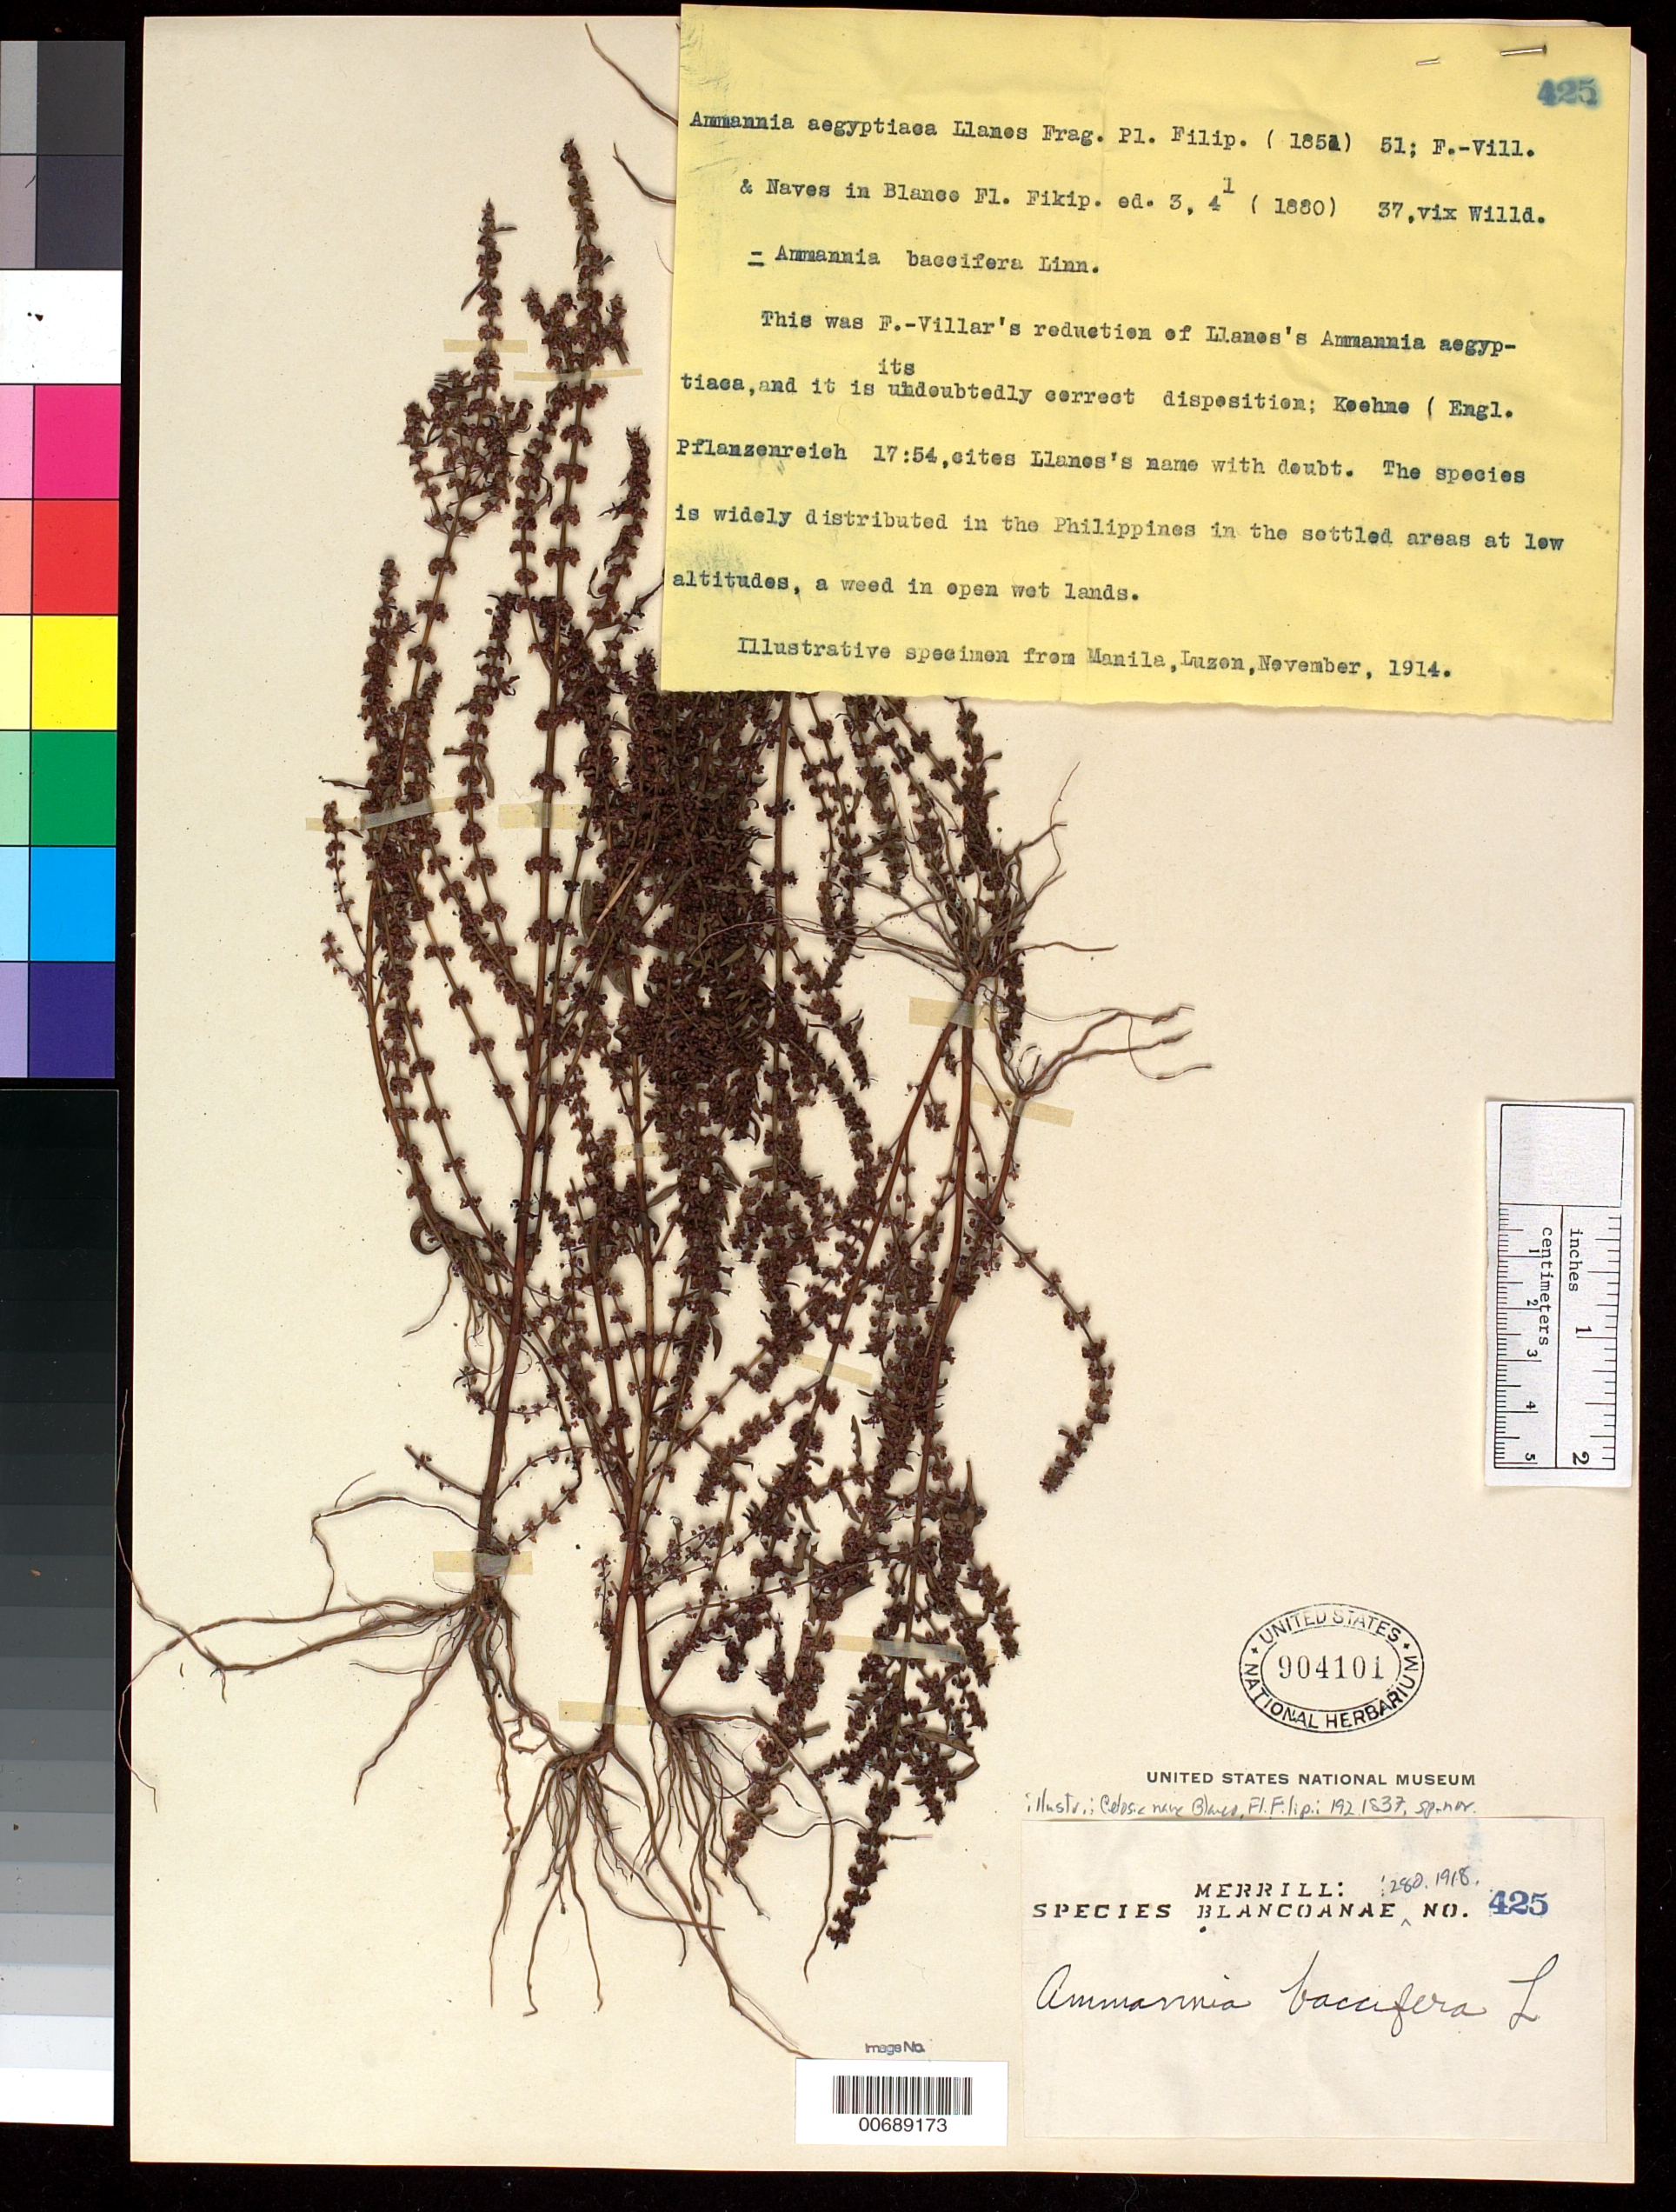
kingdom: Plantae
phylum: Tracheophyta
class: Magnoliopsida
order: Myrtales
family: Lythraceae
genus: Ammannia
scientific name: Ammannia baccifera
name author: L.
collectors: E. D. Merrill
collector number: Sp. Blancoan. 0425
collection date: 1913-10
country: Philippines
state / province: National Capital Region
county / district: Manila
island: Luzon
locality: Manila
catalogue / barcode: US 904101